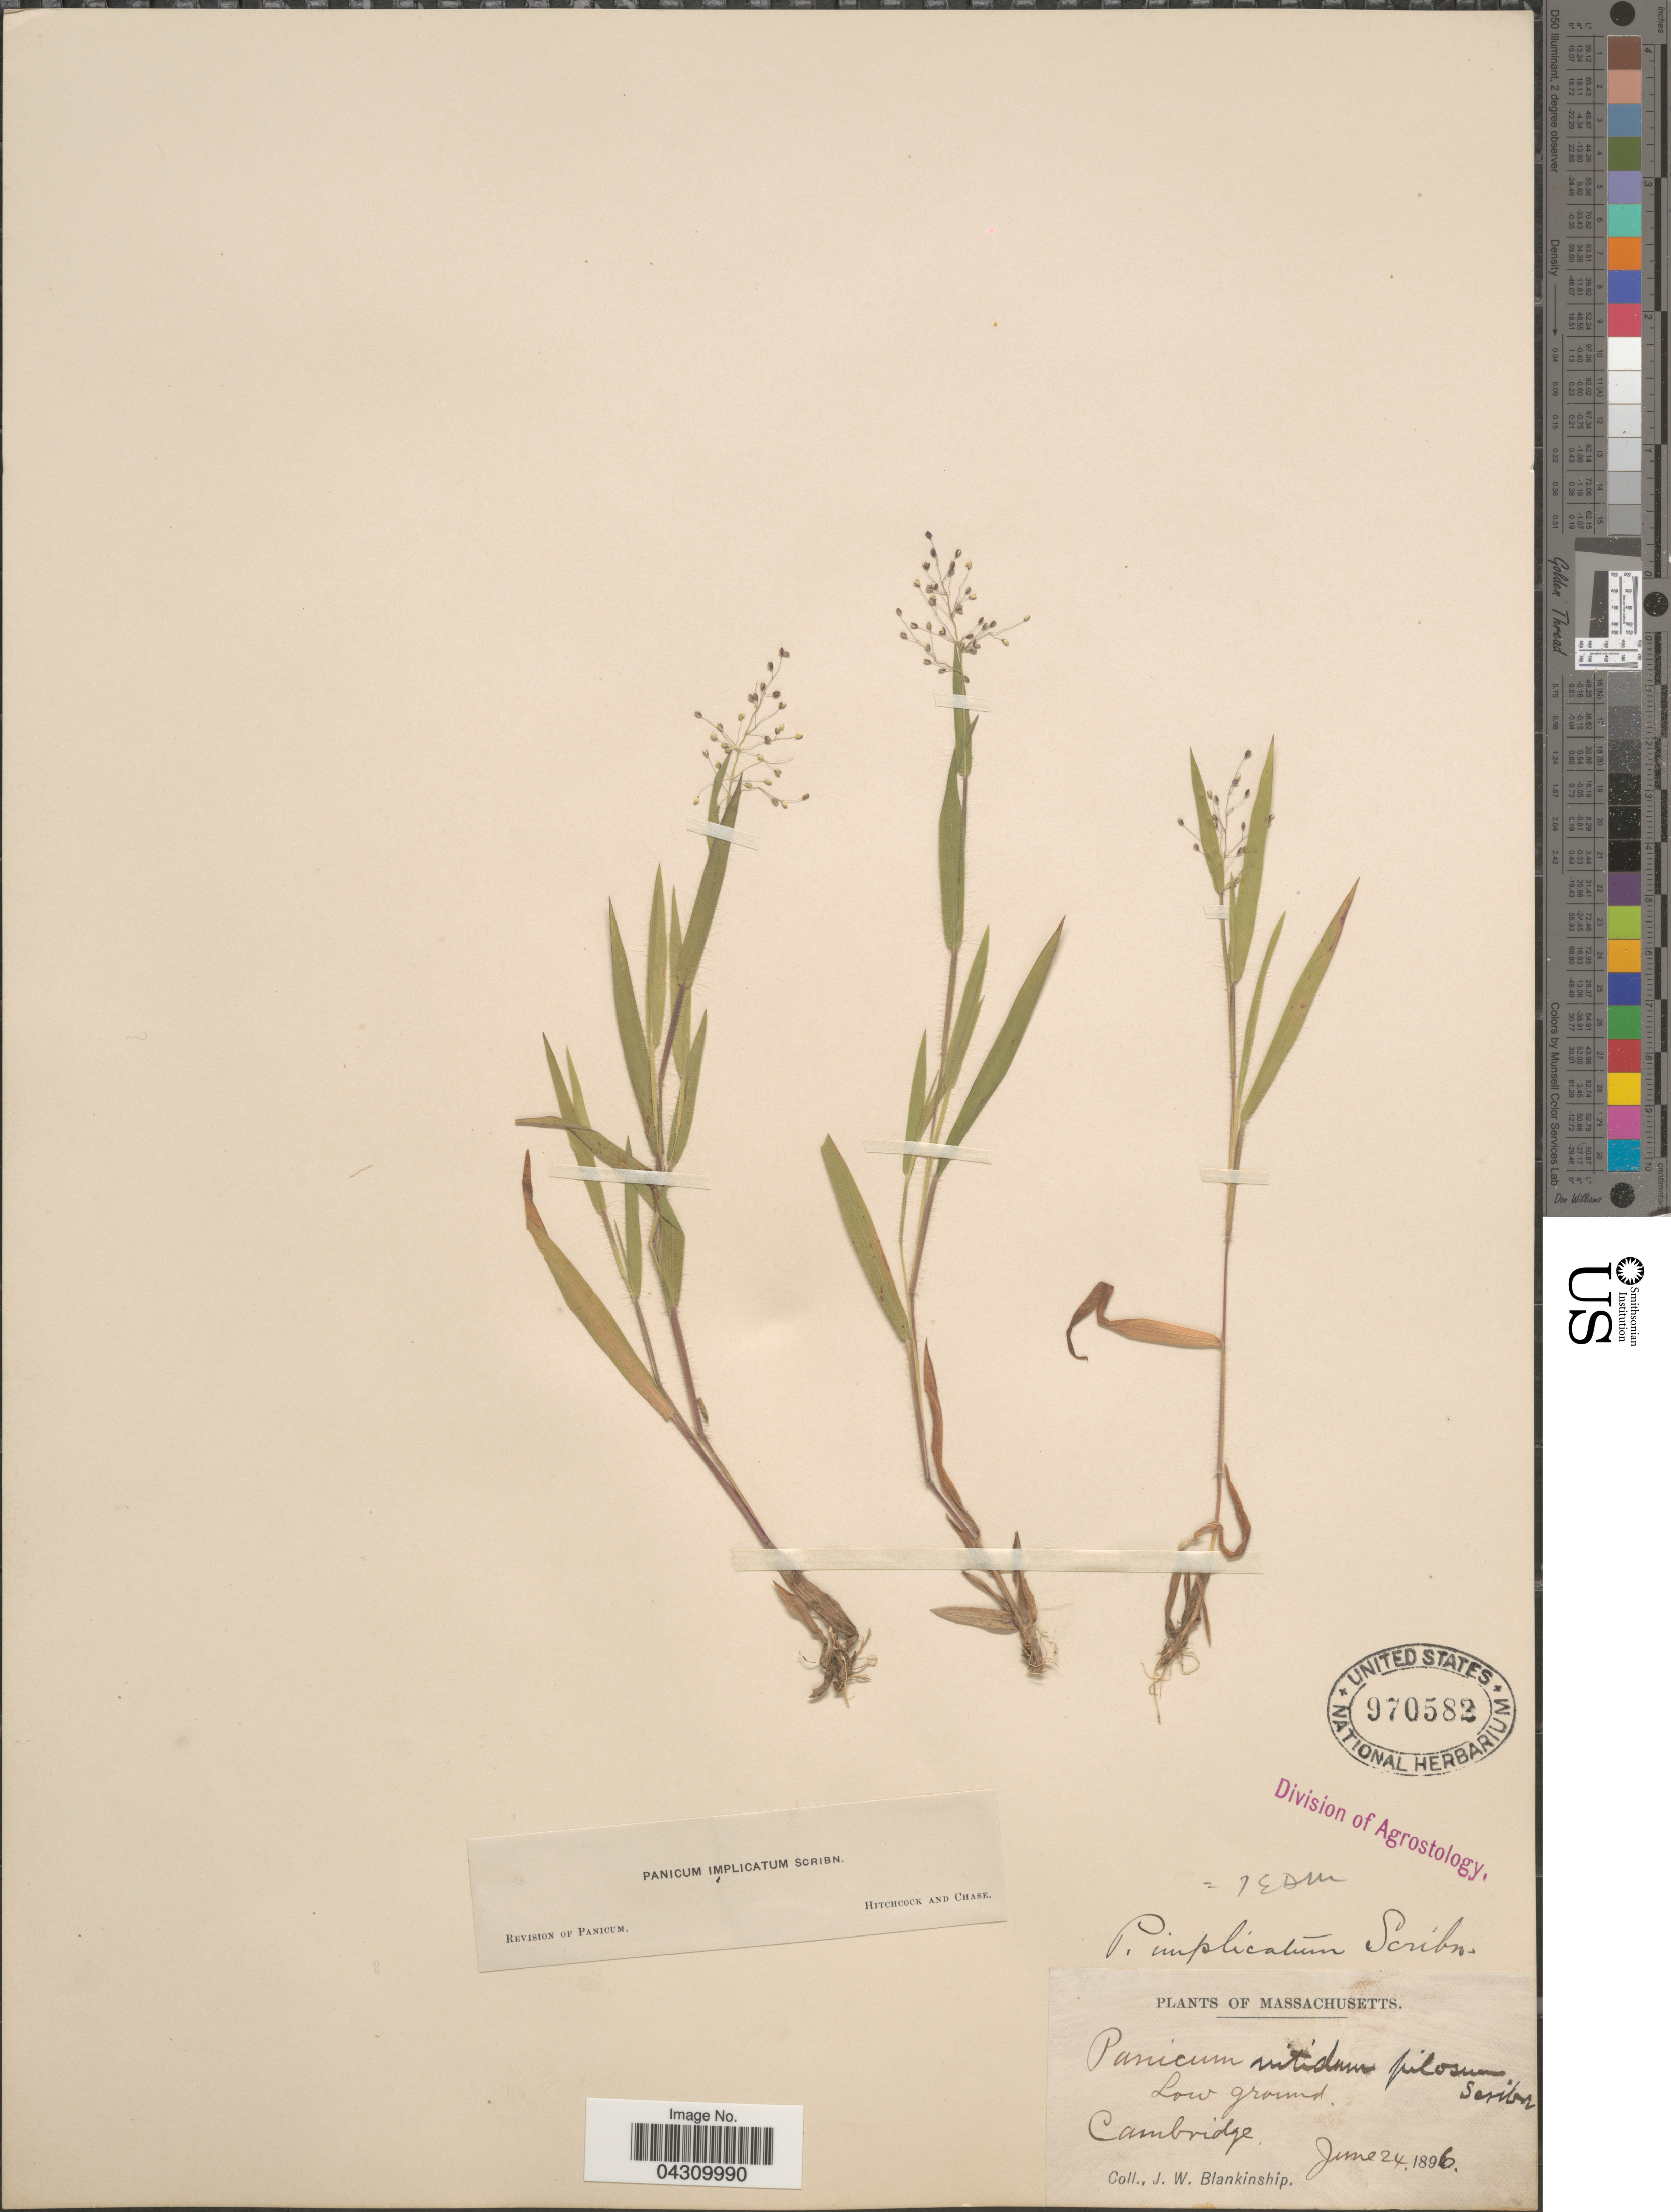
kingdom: Plantae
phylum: Tracheophyta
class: Liliopsida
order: Poales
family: Poaceae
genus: Dichanthelium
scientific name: Dichanthelium acuminatum var. acuminatum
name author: (Sw.) Gould & C.A. Clark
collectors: J. W. Blankinship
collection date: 1896-06-24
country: United States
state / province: Massachusetts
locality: Cambridge.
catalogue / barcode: US 970582